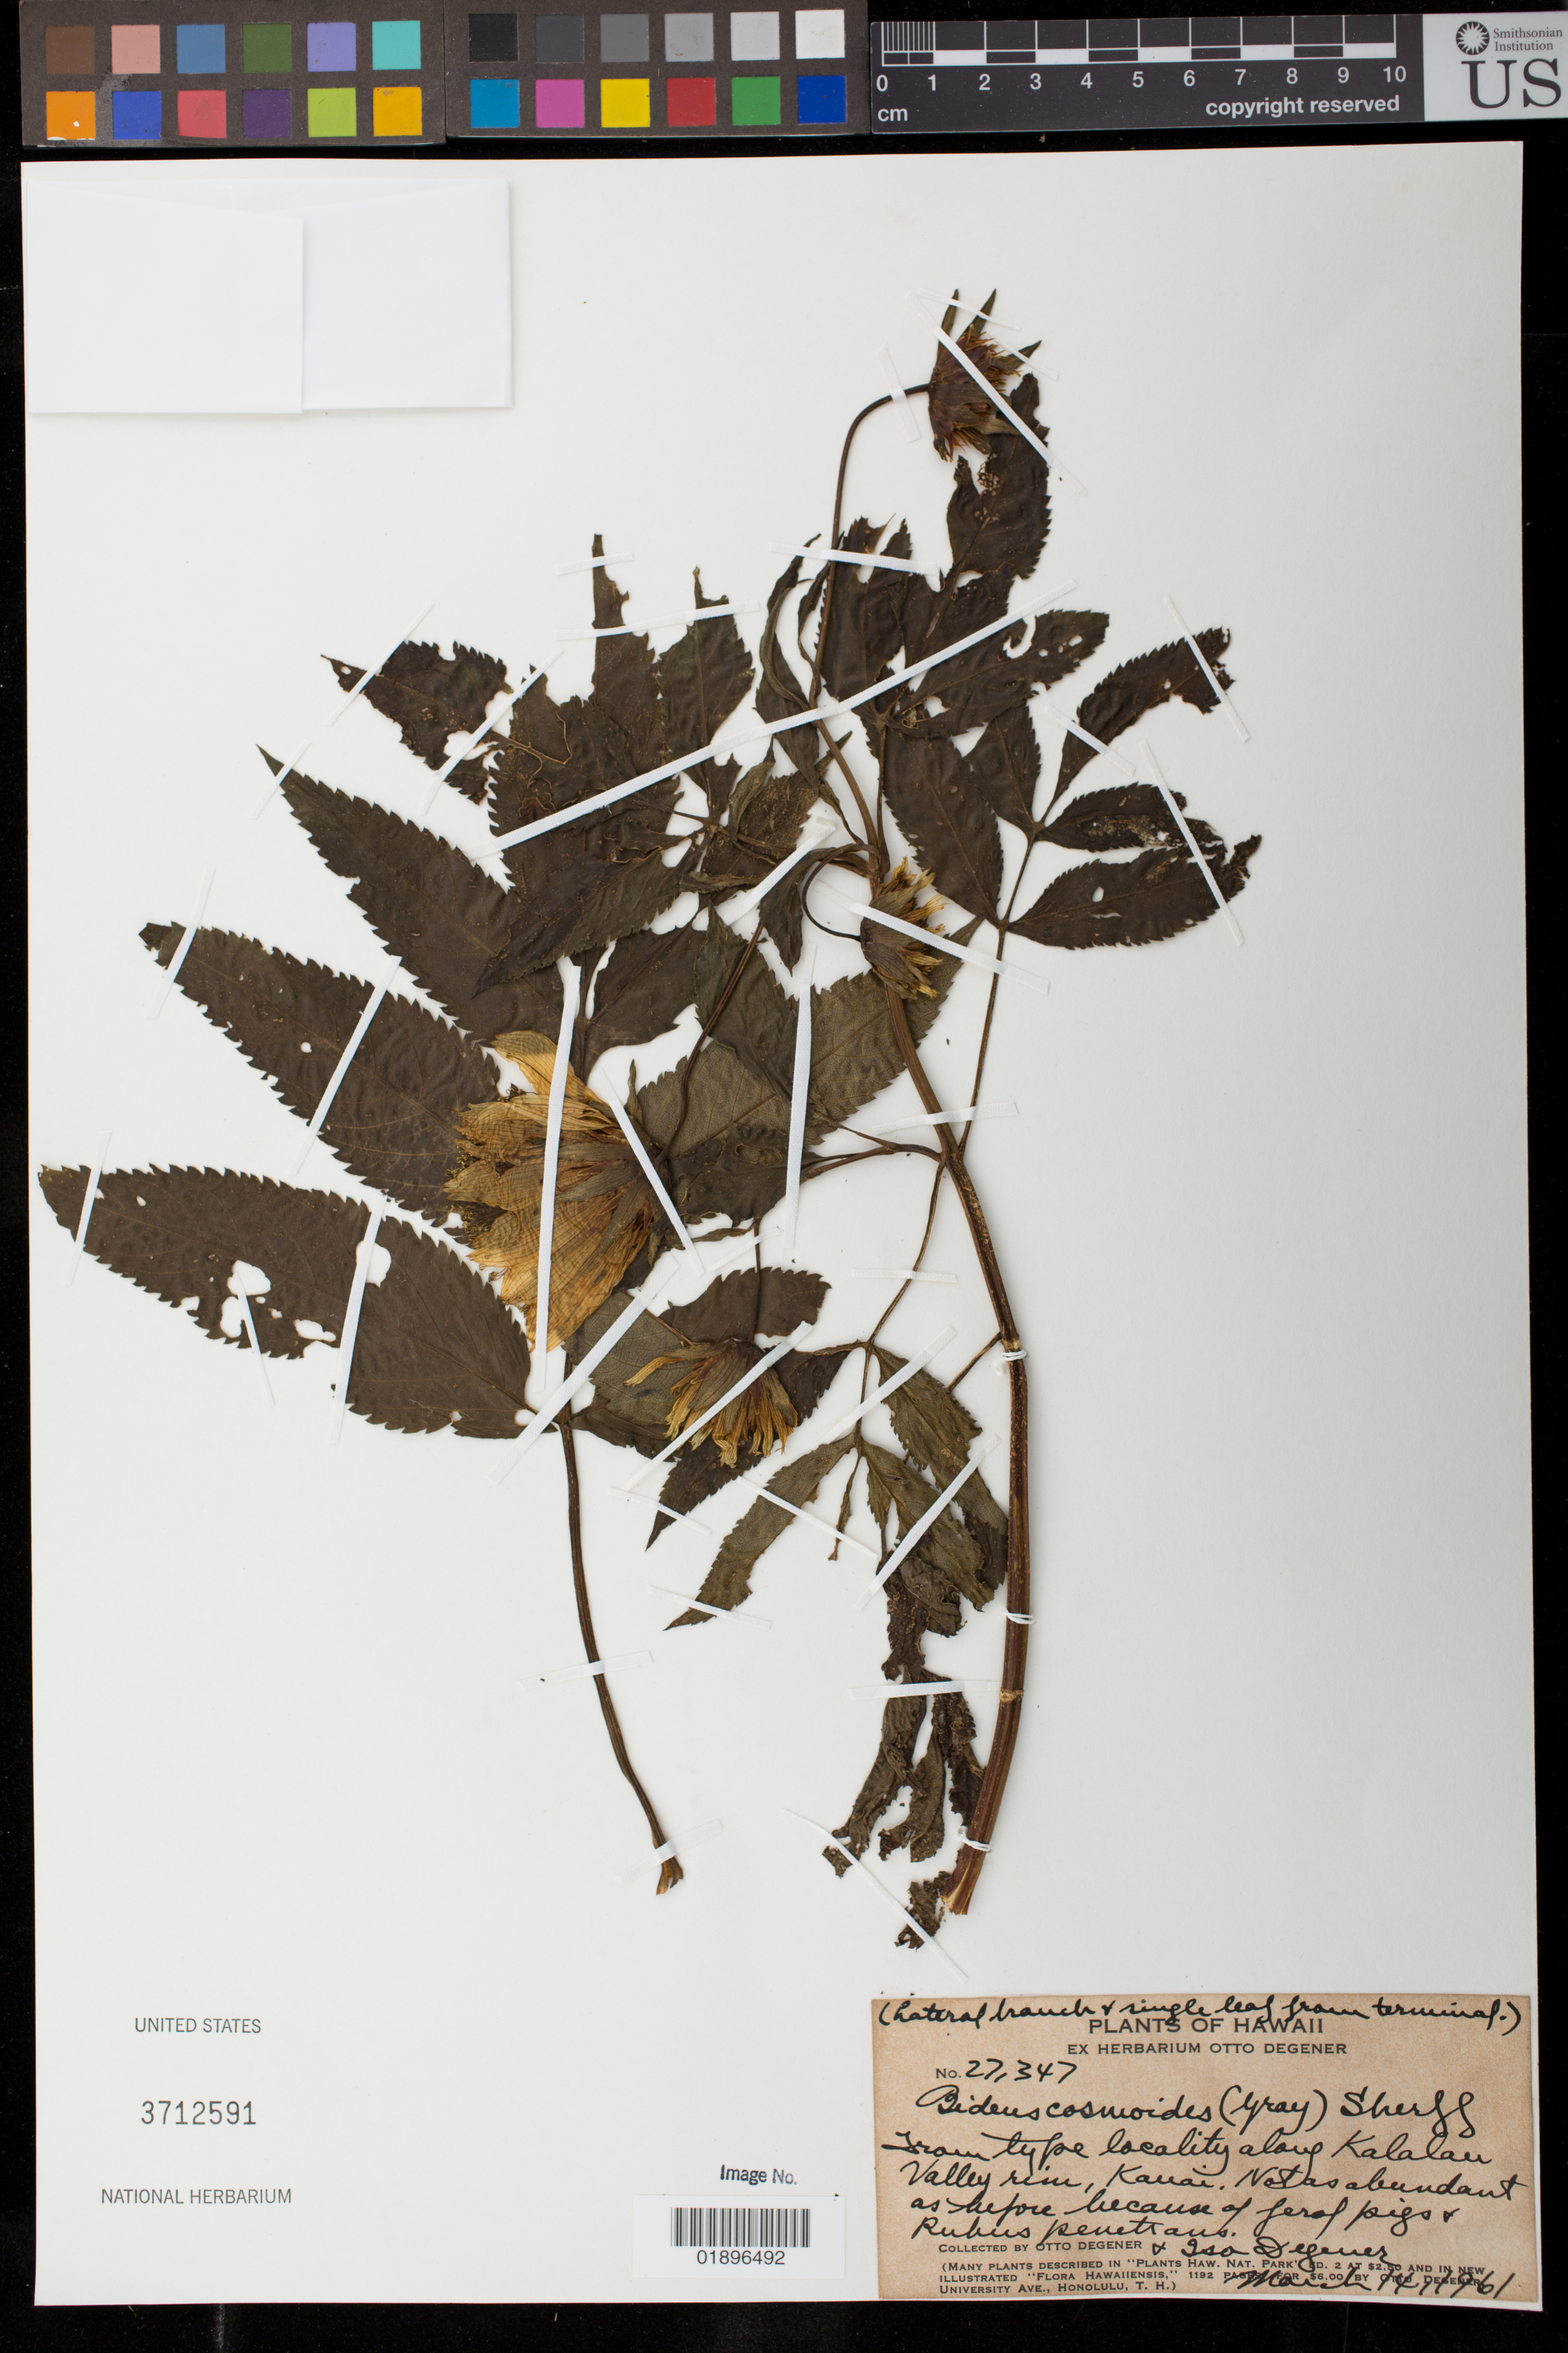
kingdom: Plantae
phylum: Tracheophyta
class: Magnoliopsida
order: Asterales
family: Asteraceae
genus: Bidens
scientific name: Bidens cosmoides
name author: (A. Gray) Sherff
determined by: Wagner, W. L., (BOT), Smithsonian Institution - National Museum of Natural History (UNITED STATES)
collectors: O. Degener & I. Degener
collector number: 27347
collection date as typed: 14 Mar 1961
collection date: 1961-03-14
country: United States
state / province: Hawaii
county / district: Kauai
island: Kaua'i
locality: Rim of Kalalau Valley.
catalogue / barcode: US 3712591